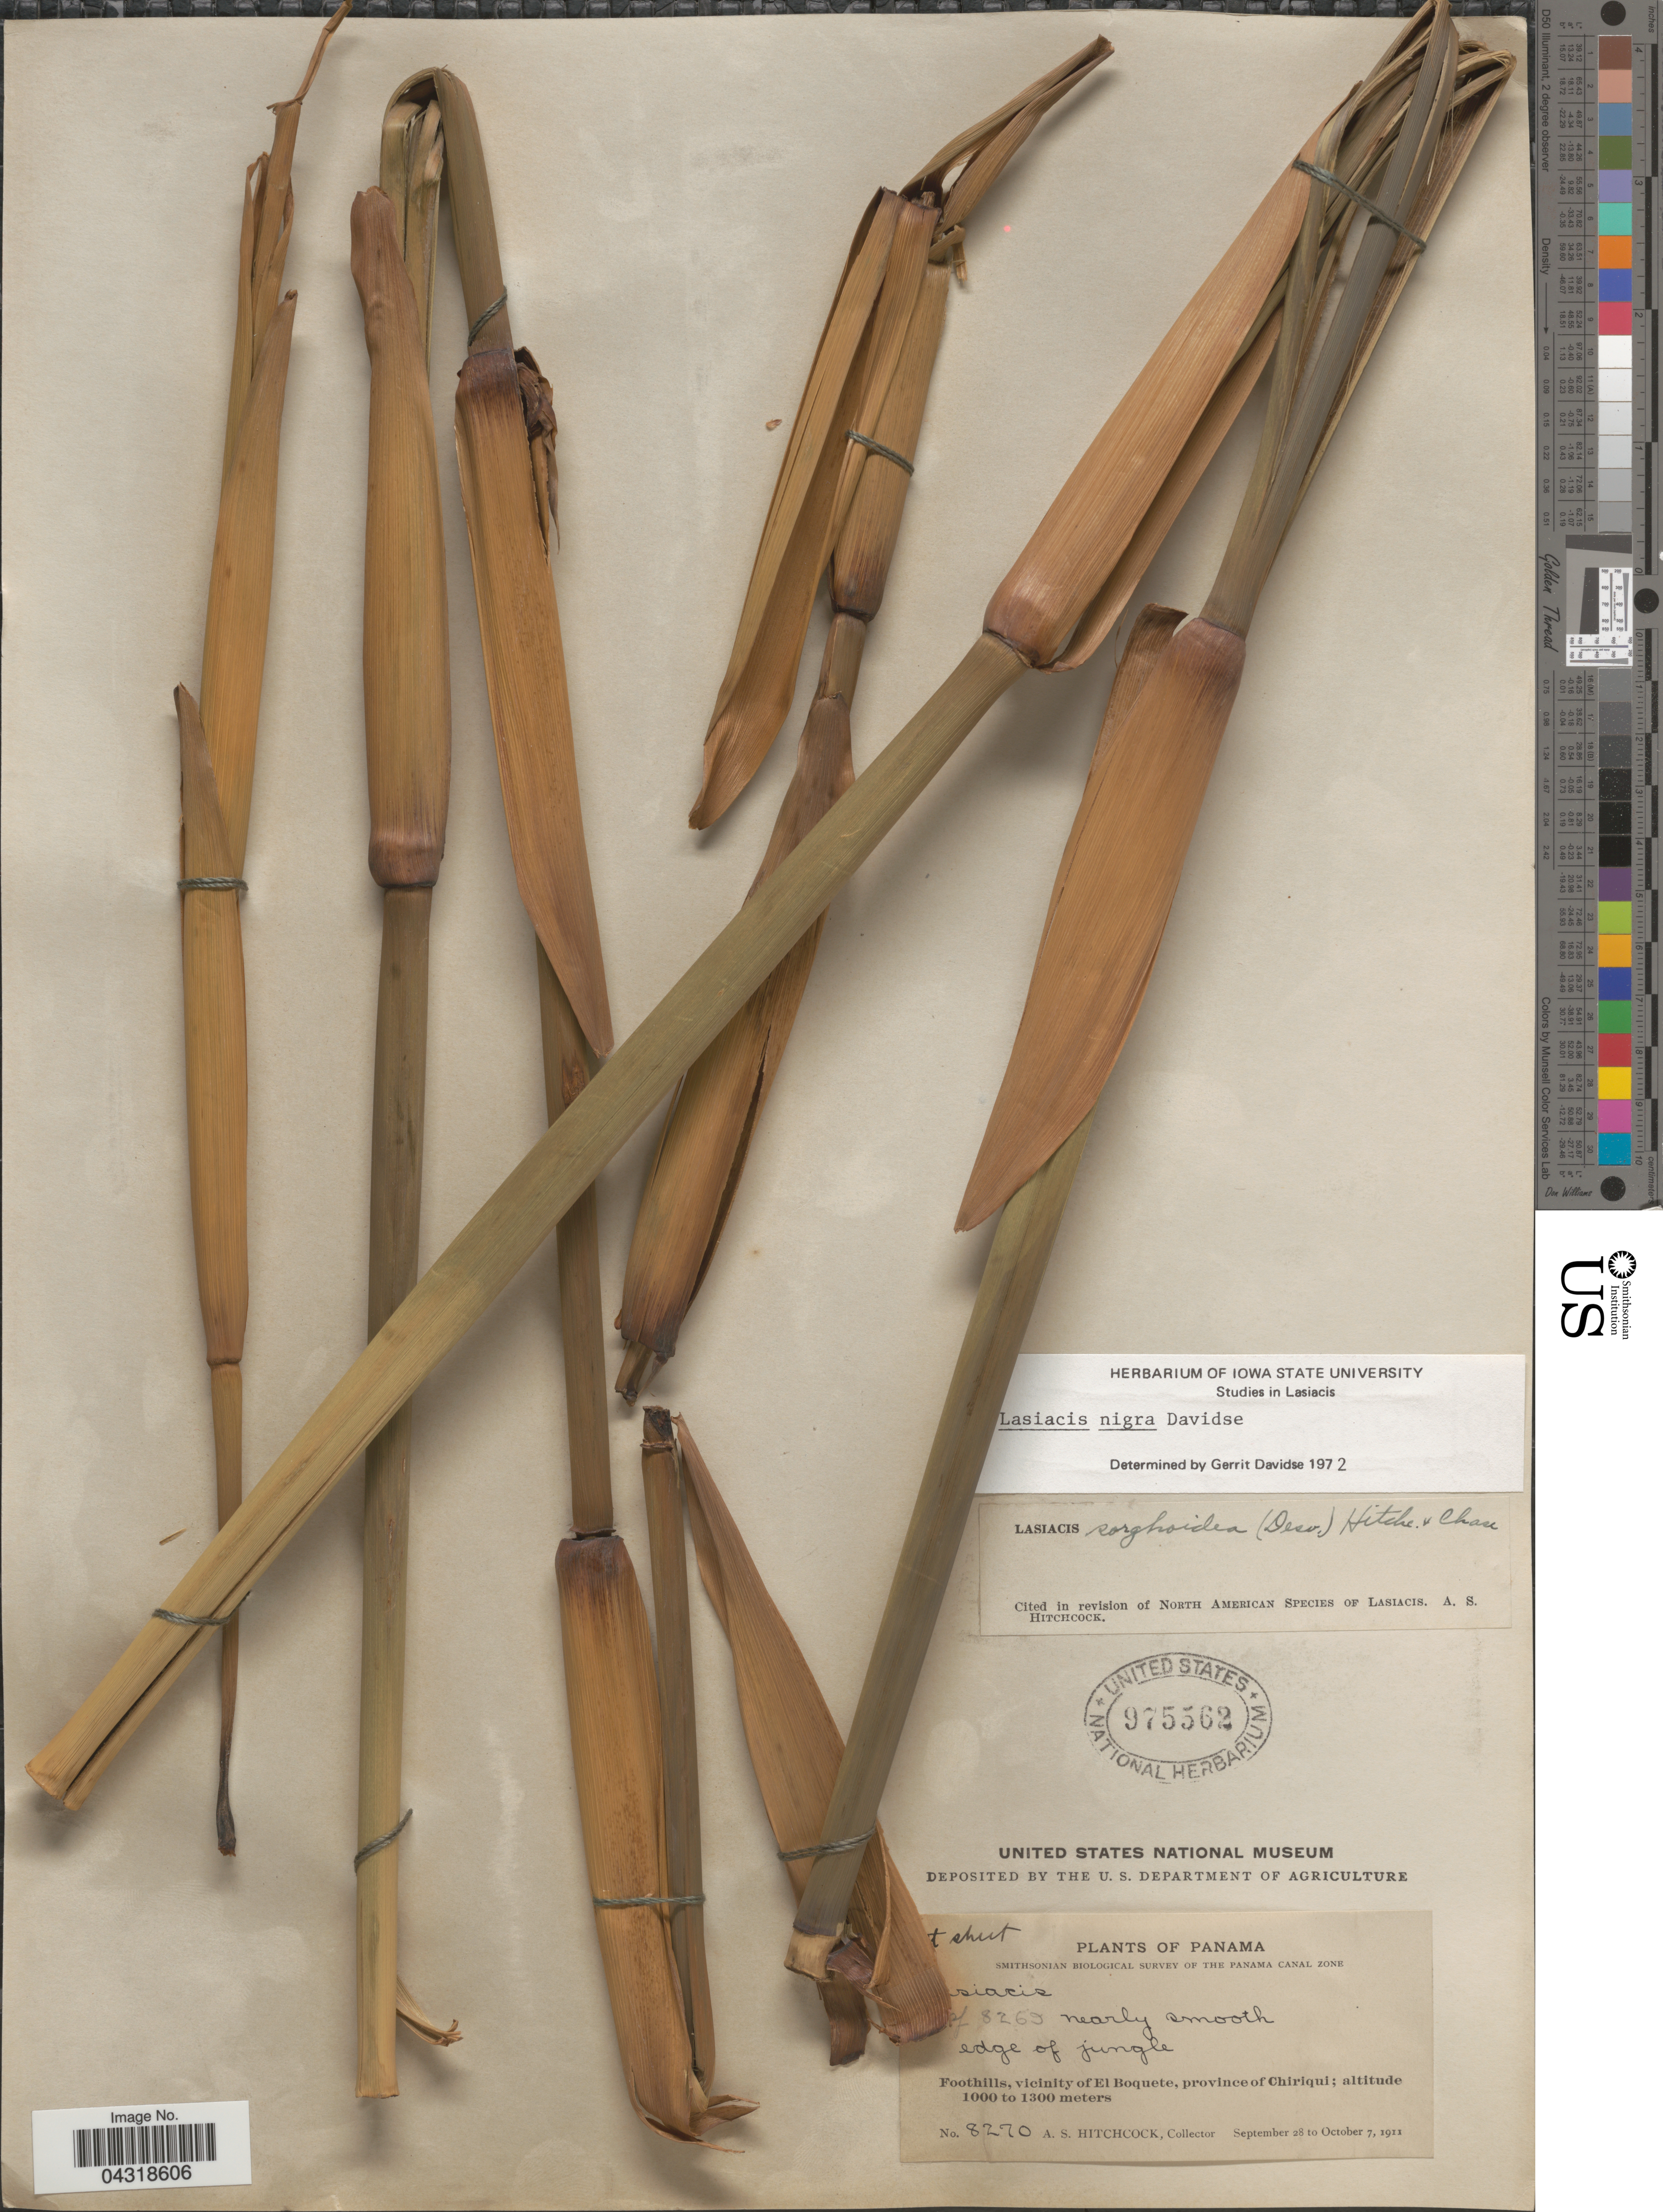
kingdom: Plantae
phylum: Tracheophyta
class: Liliopsida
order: Poales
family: Poaceae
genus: Lasiacis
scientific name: Lasiacis nigra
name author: Davidse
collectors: A. S. Hitchcock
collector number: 8270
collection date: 1911-09-28/1911-10-07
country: Panama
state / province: Chiriqui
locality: Smithsonian Biological Survey of the Panama Canal Zone. Foothills, vicinity of El Boquete.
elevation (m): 1000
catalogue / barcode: US 975562